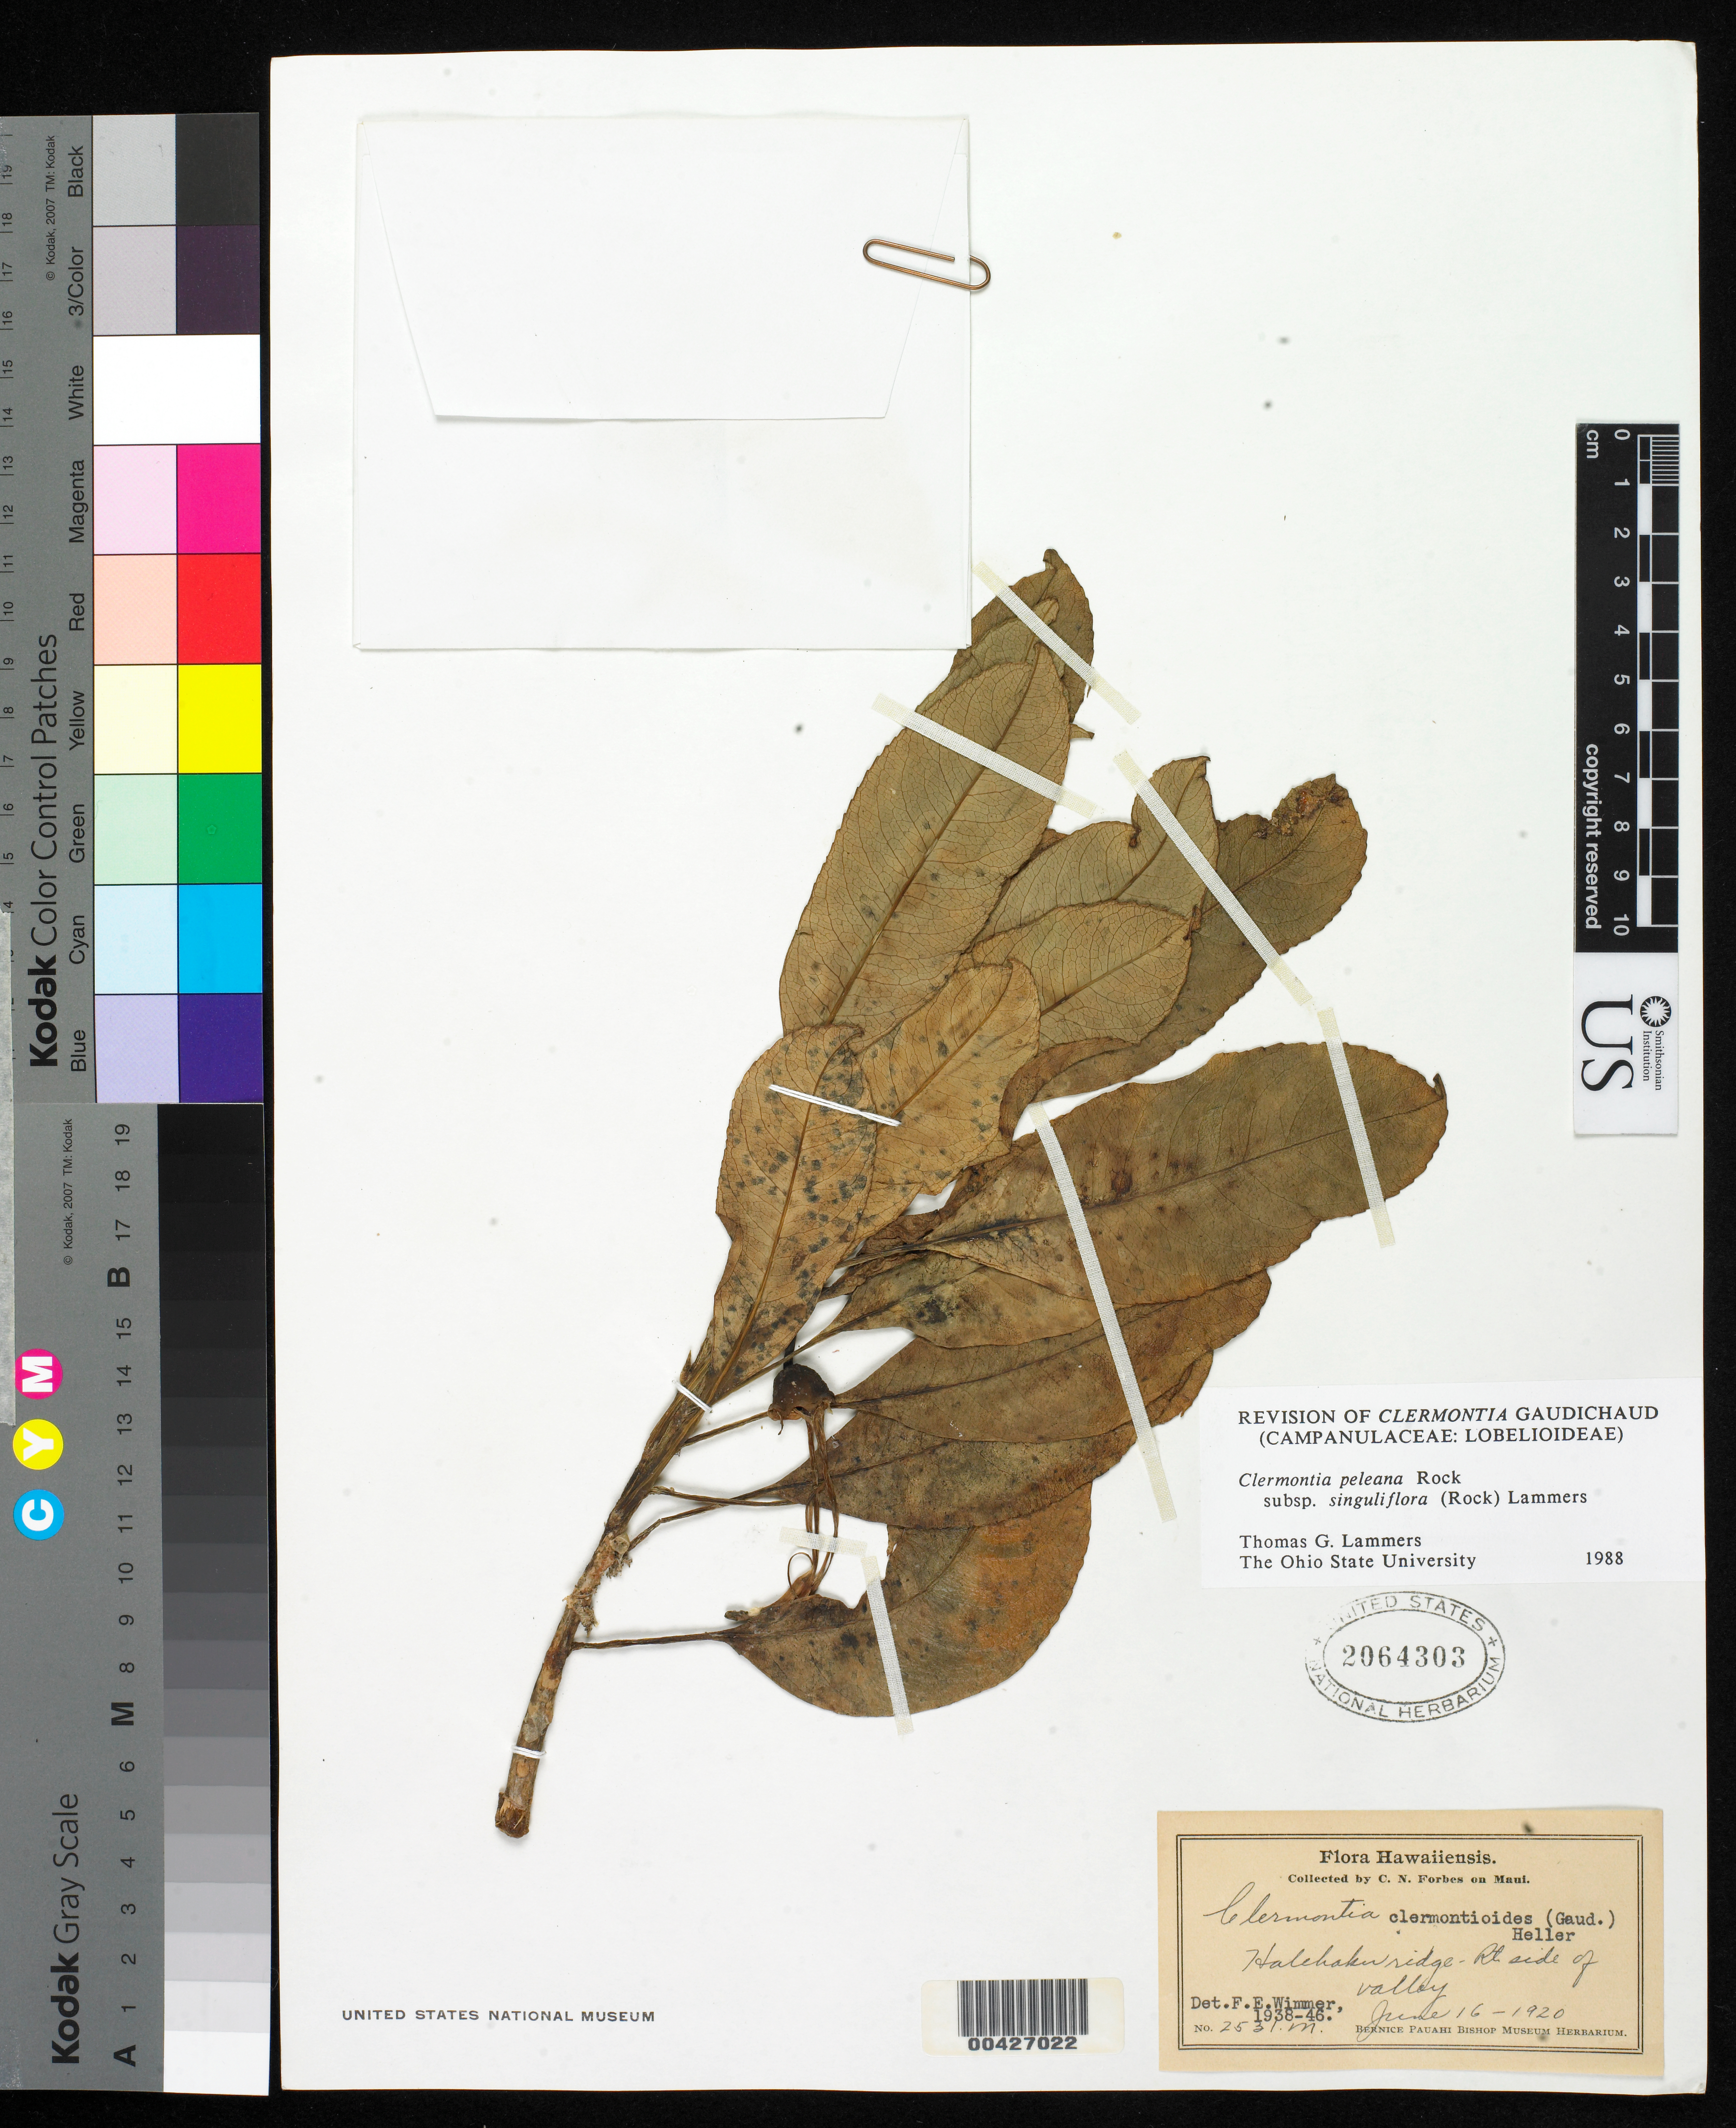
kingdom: Plantae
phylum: Tracheophyta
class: Magnoliopsida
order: Asterales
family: Campanulaceae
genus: Clermontia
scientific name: Clermontia peleana subsp. singuliflora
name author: (Rock) Lammers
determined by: Lammers, T. G.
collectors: C. N. Forbes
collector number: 2531.M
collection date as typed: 16 Jun 1920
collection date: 1920-06-16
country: United States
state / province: Hawaii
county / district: Maui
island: Maui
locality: Halehaku Ridge, right side of valley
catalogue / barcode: US 2064303